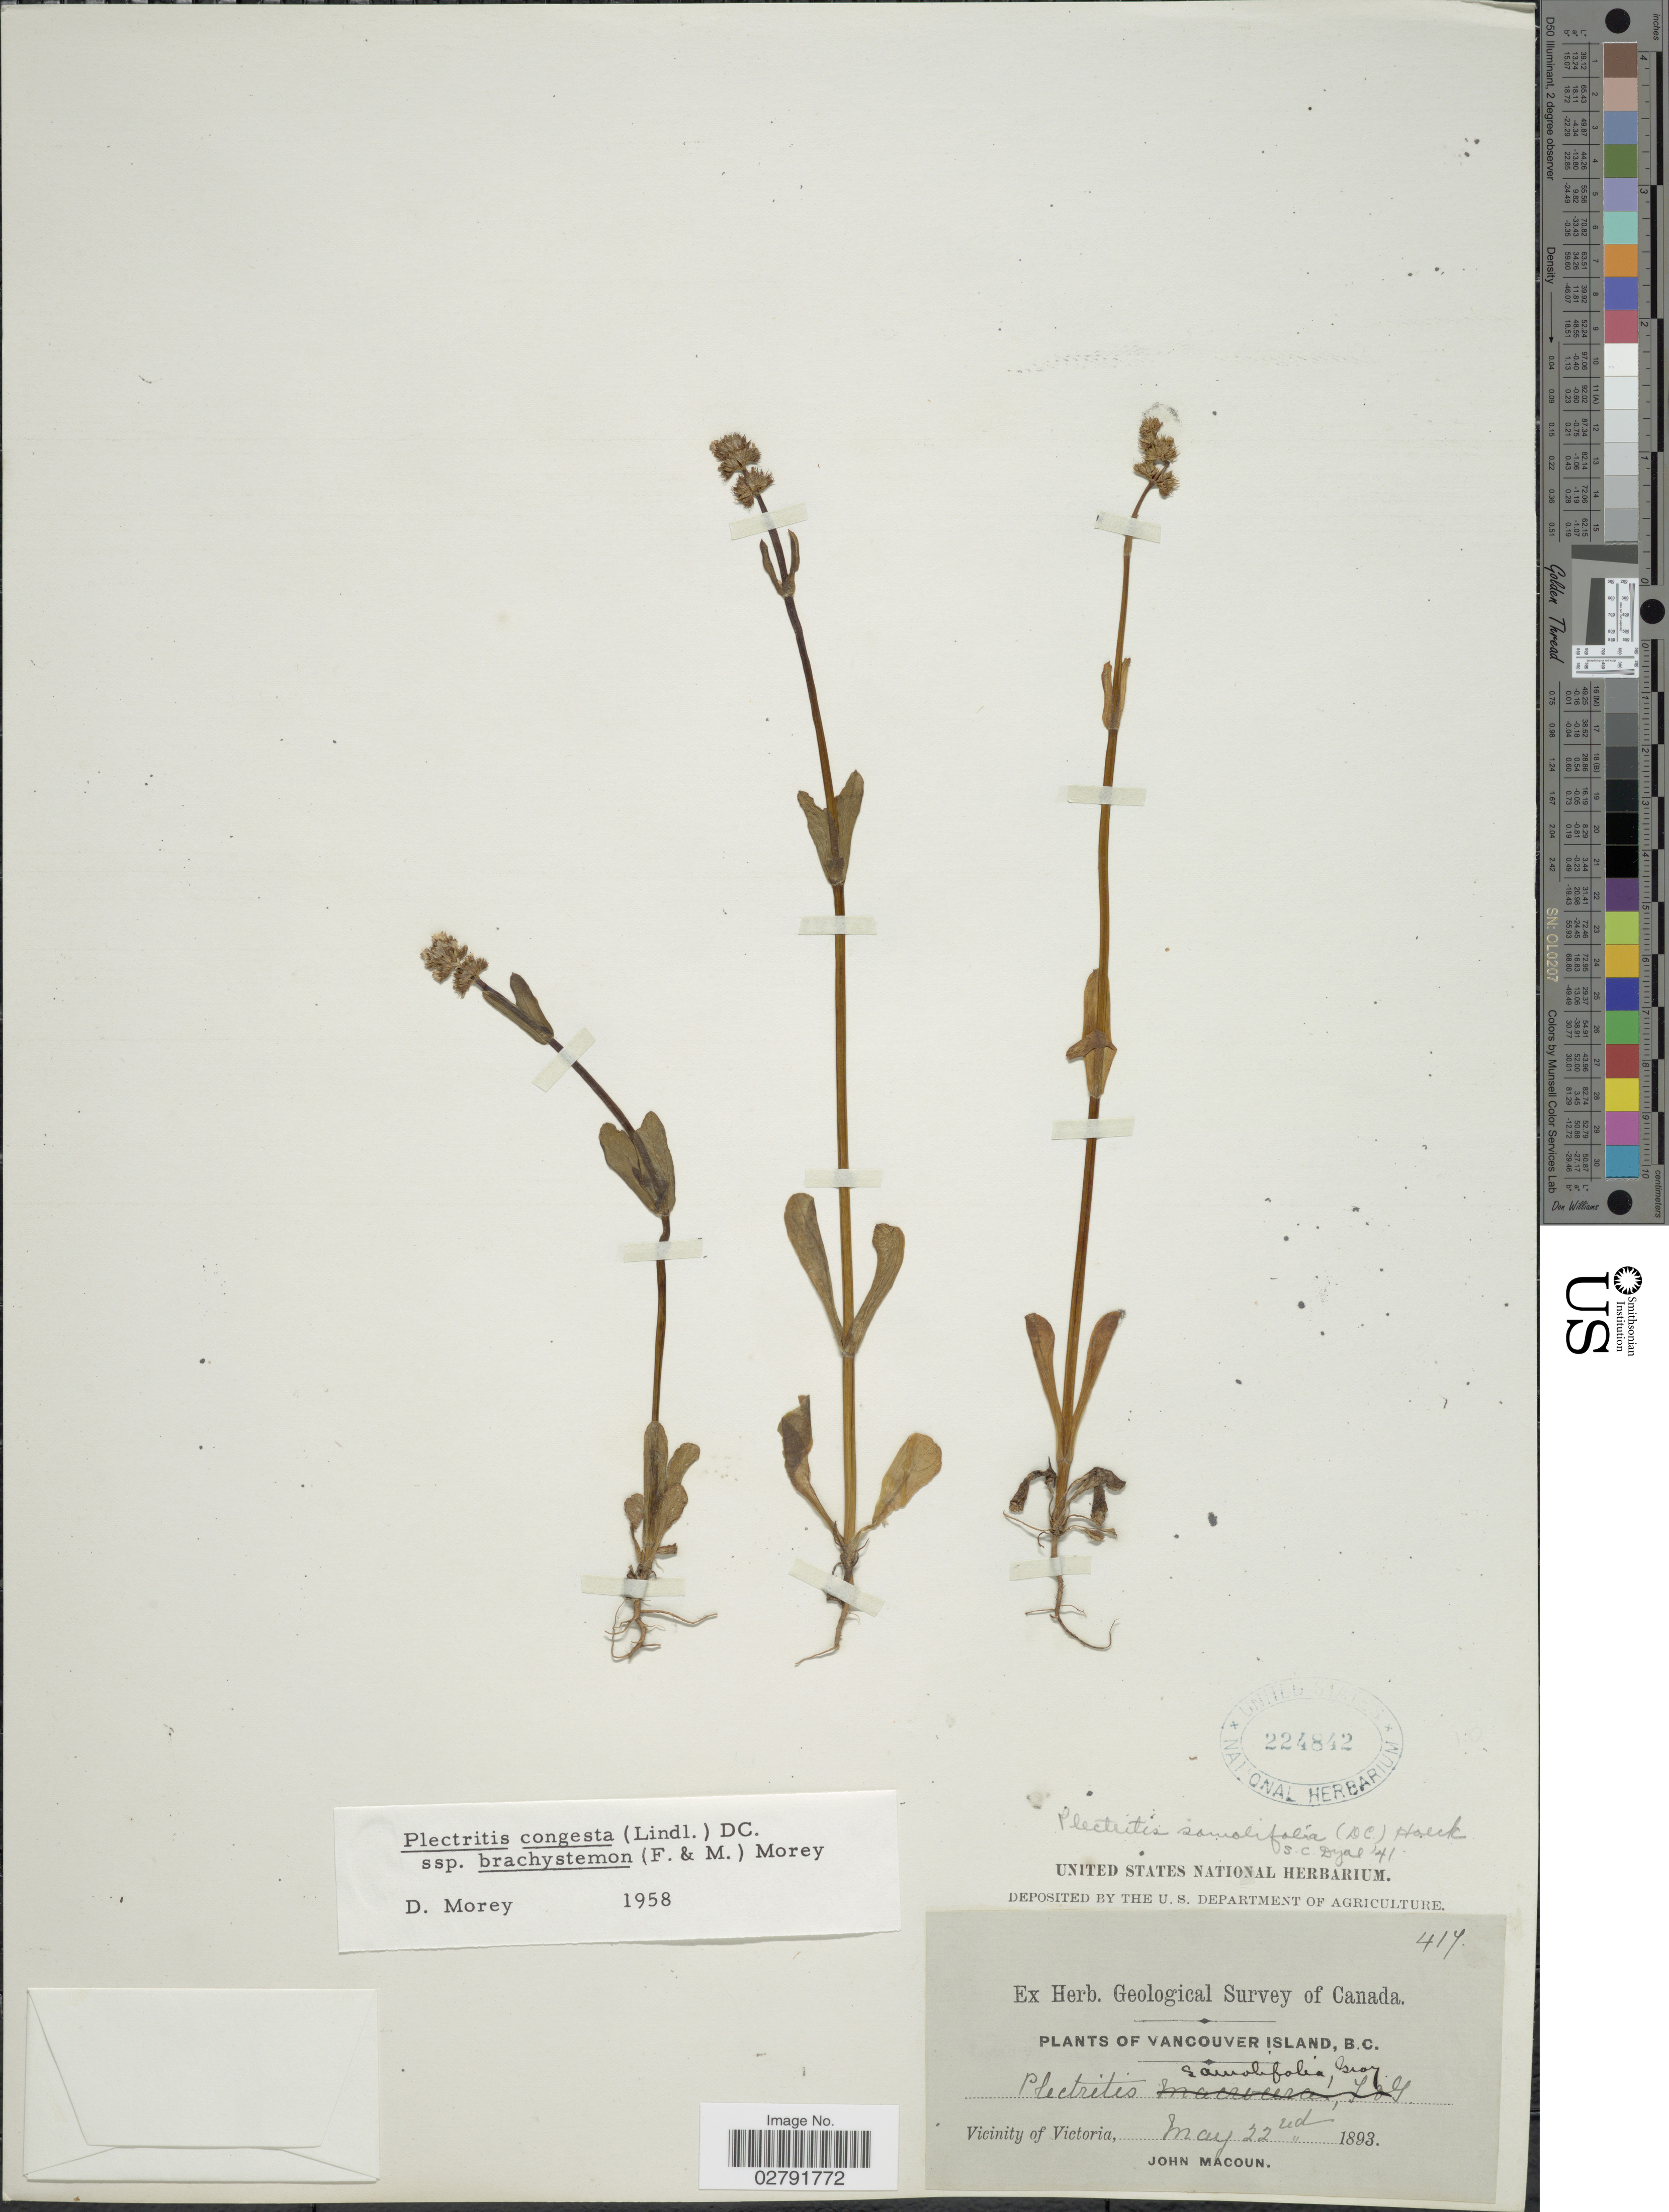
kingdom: Plantae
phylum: Tracheophyta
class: Magnoliopsida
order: Dipsacales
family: Caprifoliaceae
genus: Plectritis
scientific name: Plectritis congesta subsp. brachystemon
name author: (Fisch. & C.A. Mey.) Morey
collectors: J. Macoun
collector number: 417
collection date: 1893-05-22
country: Canada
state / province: British Columbia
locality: Vancouver Island. Vicinity of Victoria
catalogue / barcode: US 224842